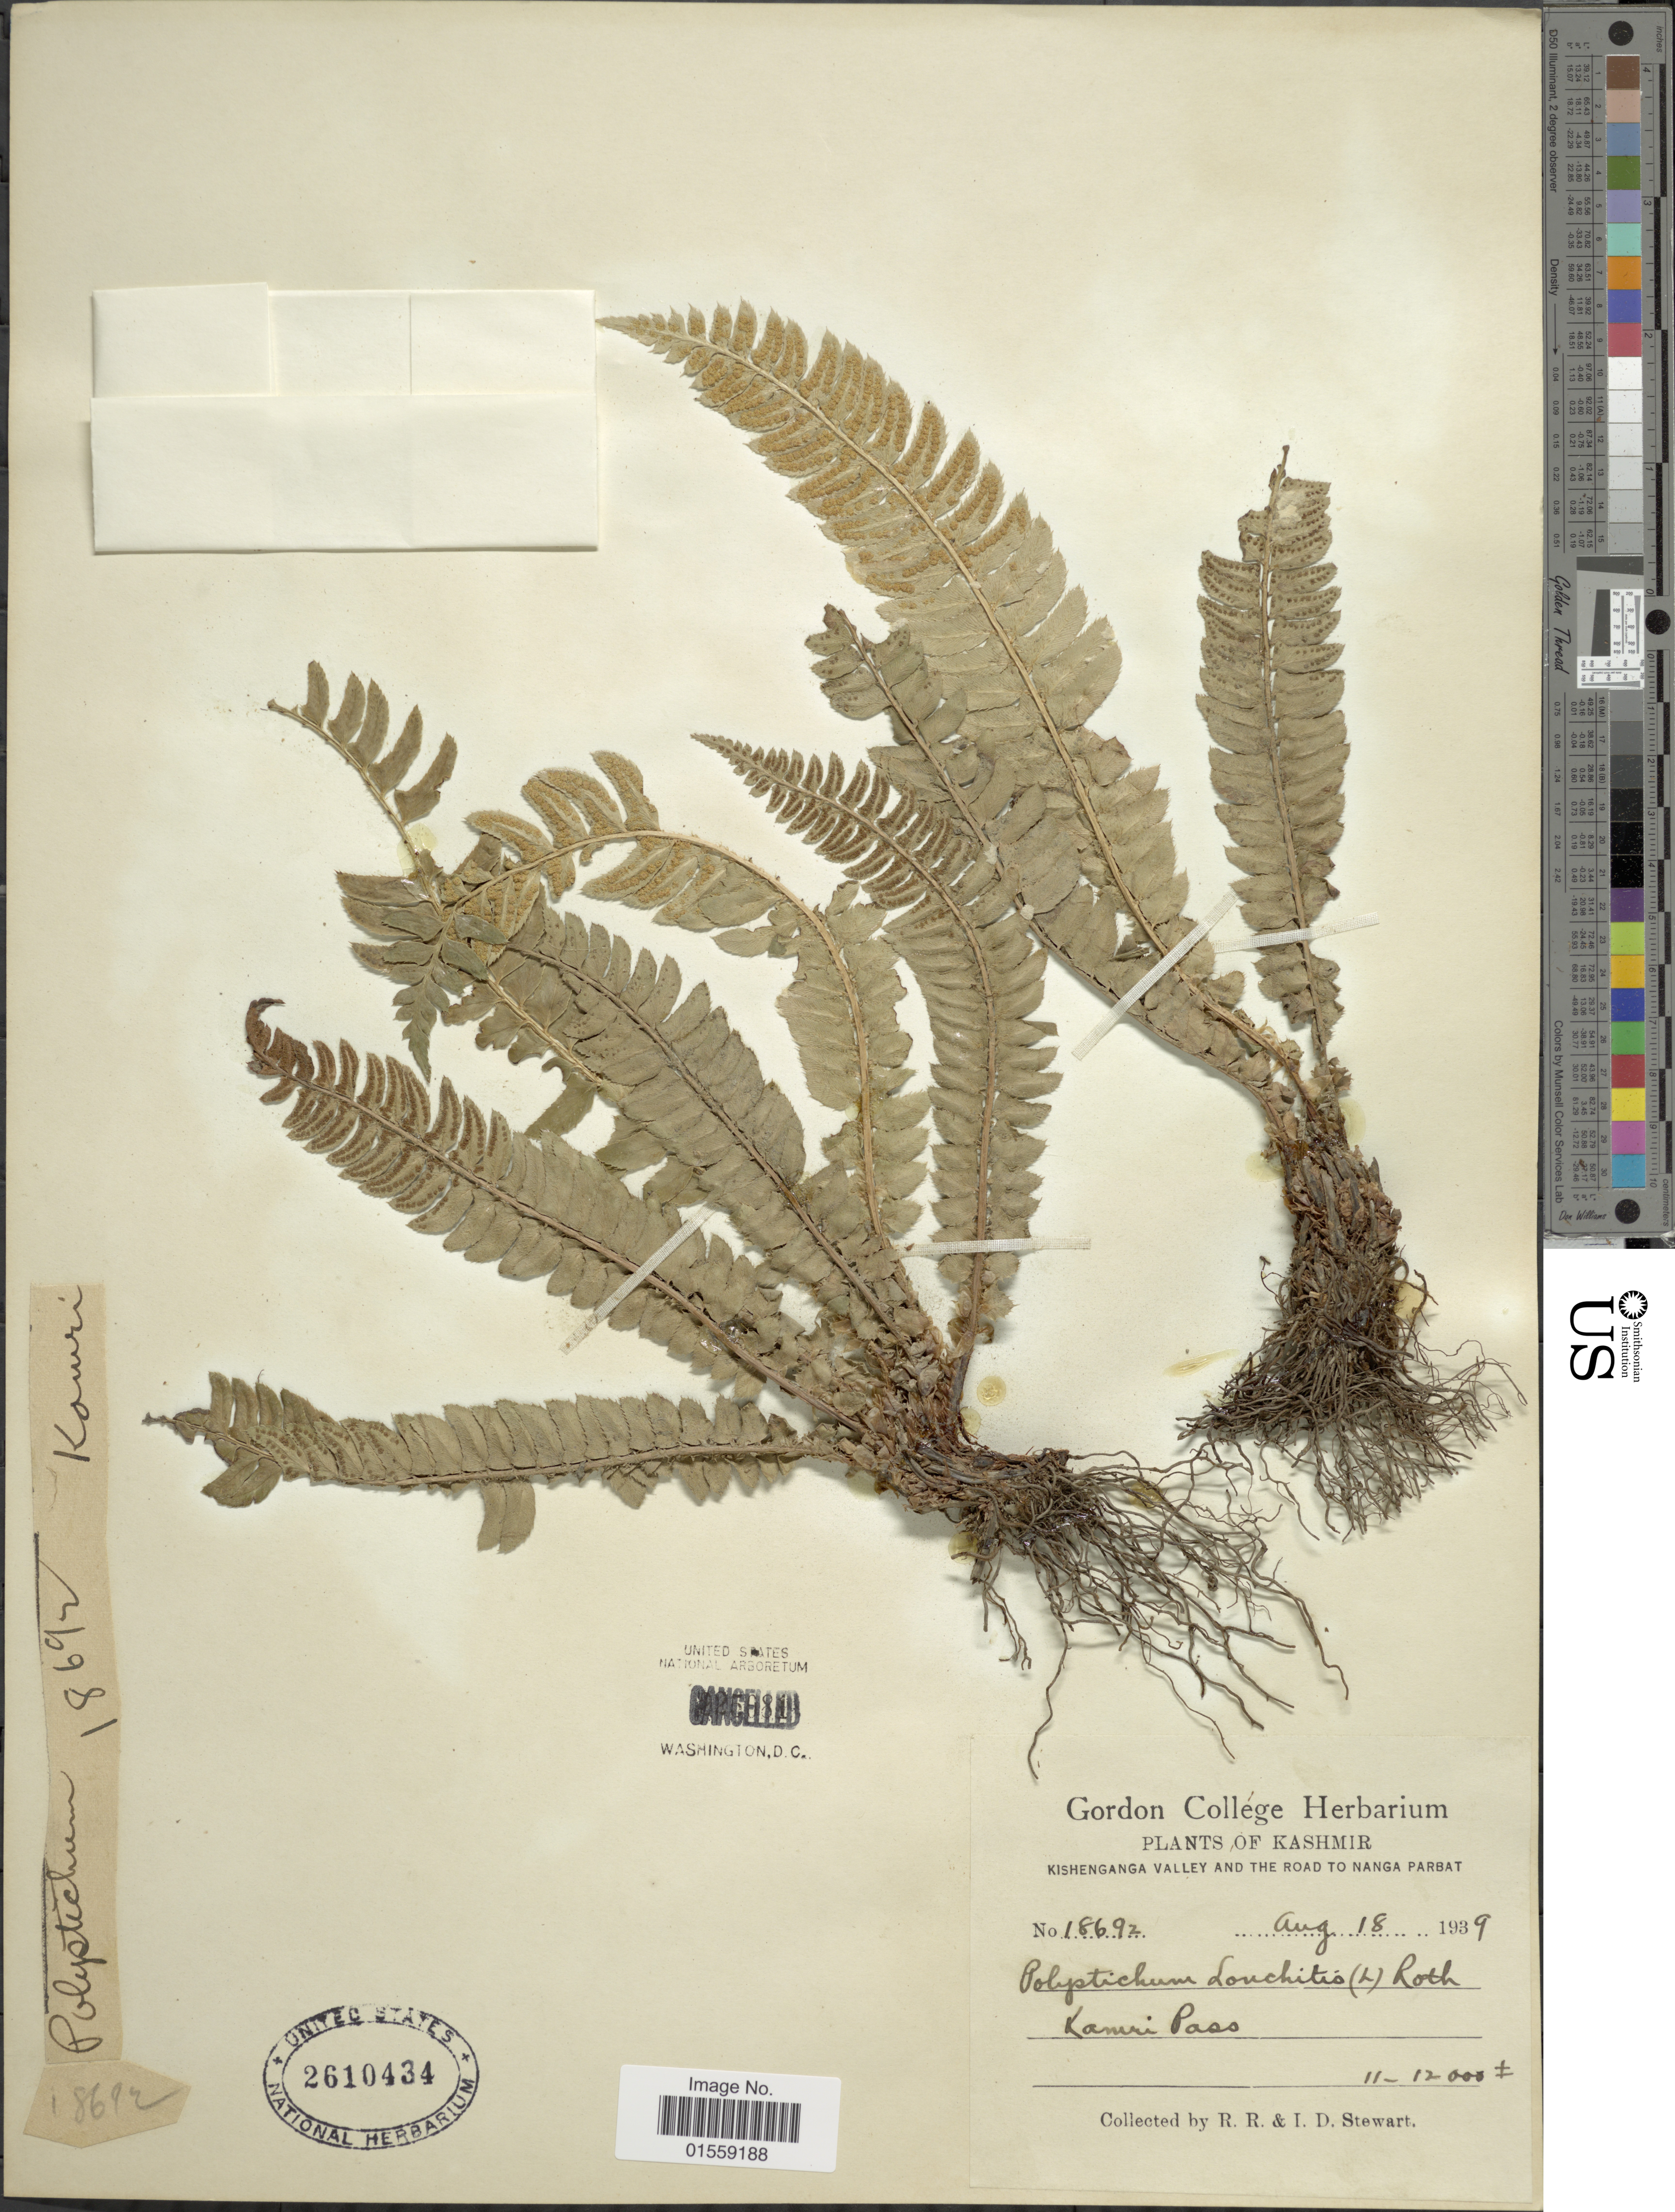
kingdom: Plantae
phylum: Tracheophyta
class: Polypodiopsida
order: Polypodiales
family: Dryopteridaceae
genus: Polystichum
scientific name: Polystichum lonchitis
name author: (Roth) L.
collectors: R. R. Stewart & I. Stewart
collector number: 18692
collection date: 1939-08-18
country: India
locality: Kashmir, Kishenganga Valley and the Road to Nanga Parbat, Kamri Pass.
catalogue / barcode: US 2610434